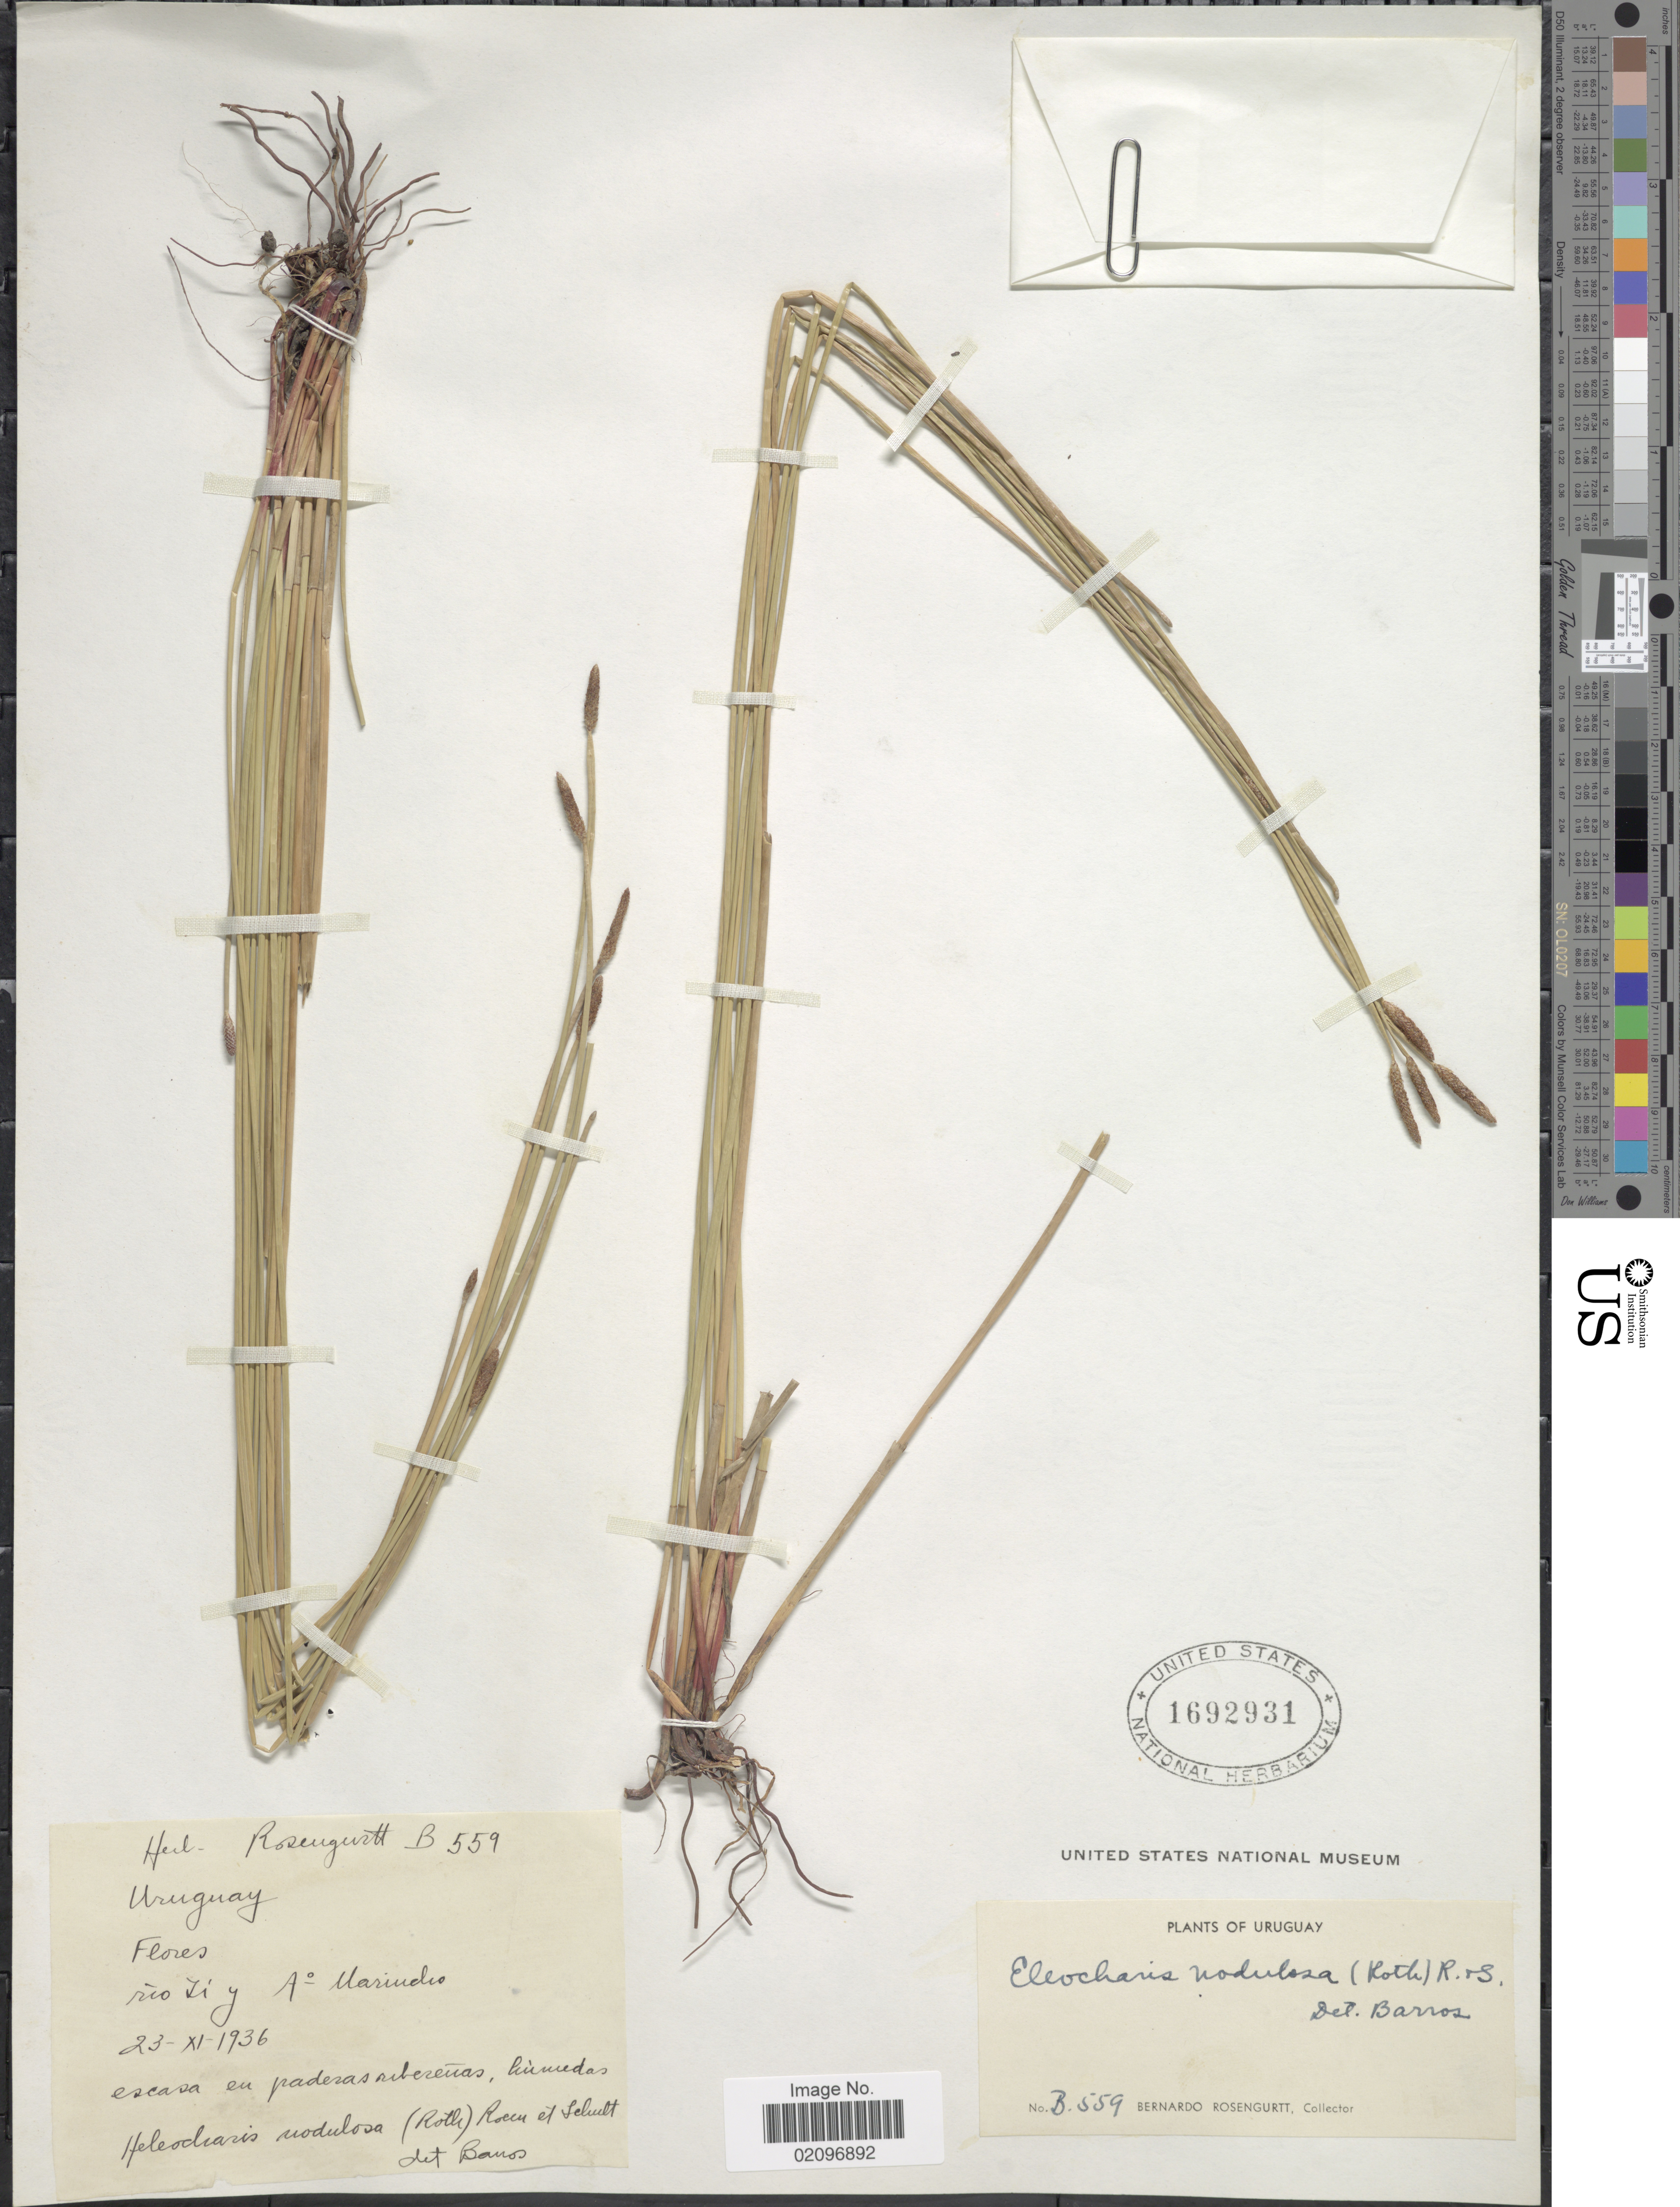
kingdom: Plantae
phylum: Tracheophyta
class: Liliopsida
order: Poales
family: Cyperaceae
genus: Eleocharis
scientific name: Eleocharis montana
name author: (Kunth) Roem. & Schult.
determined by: Strong, Mark T., (BOT), Smithsonian Institution - National Museum of Natural History (UNITED STATES)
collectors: B. Rosengurtt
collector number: B559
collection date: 1936-11-23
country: Uruguay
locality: Uruguay, Rio Ti y Aº Marincho.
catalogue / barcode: US 1692931